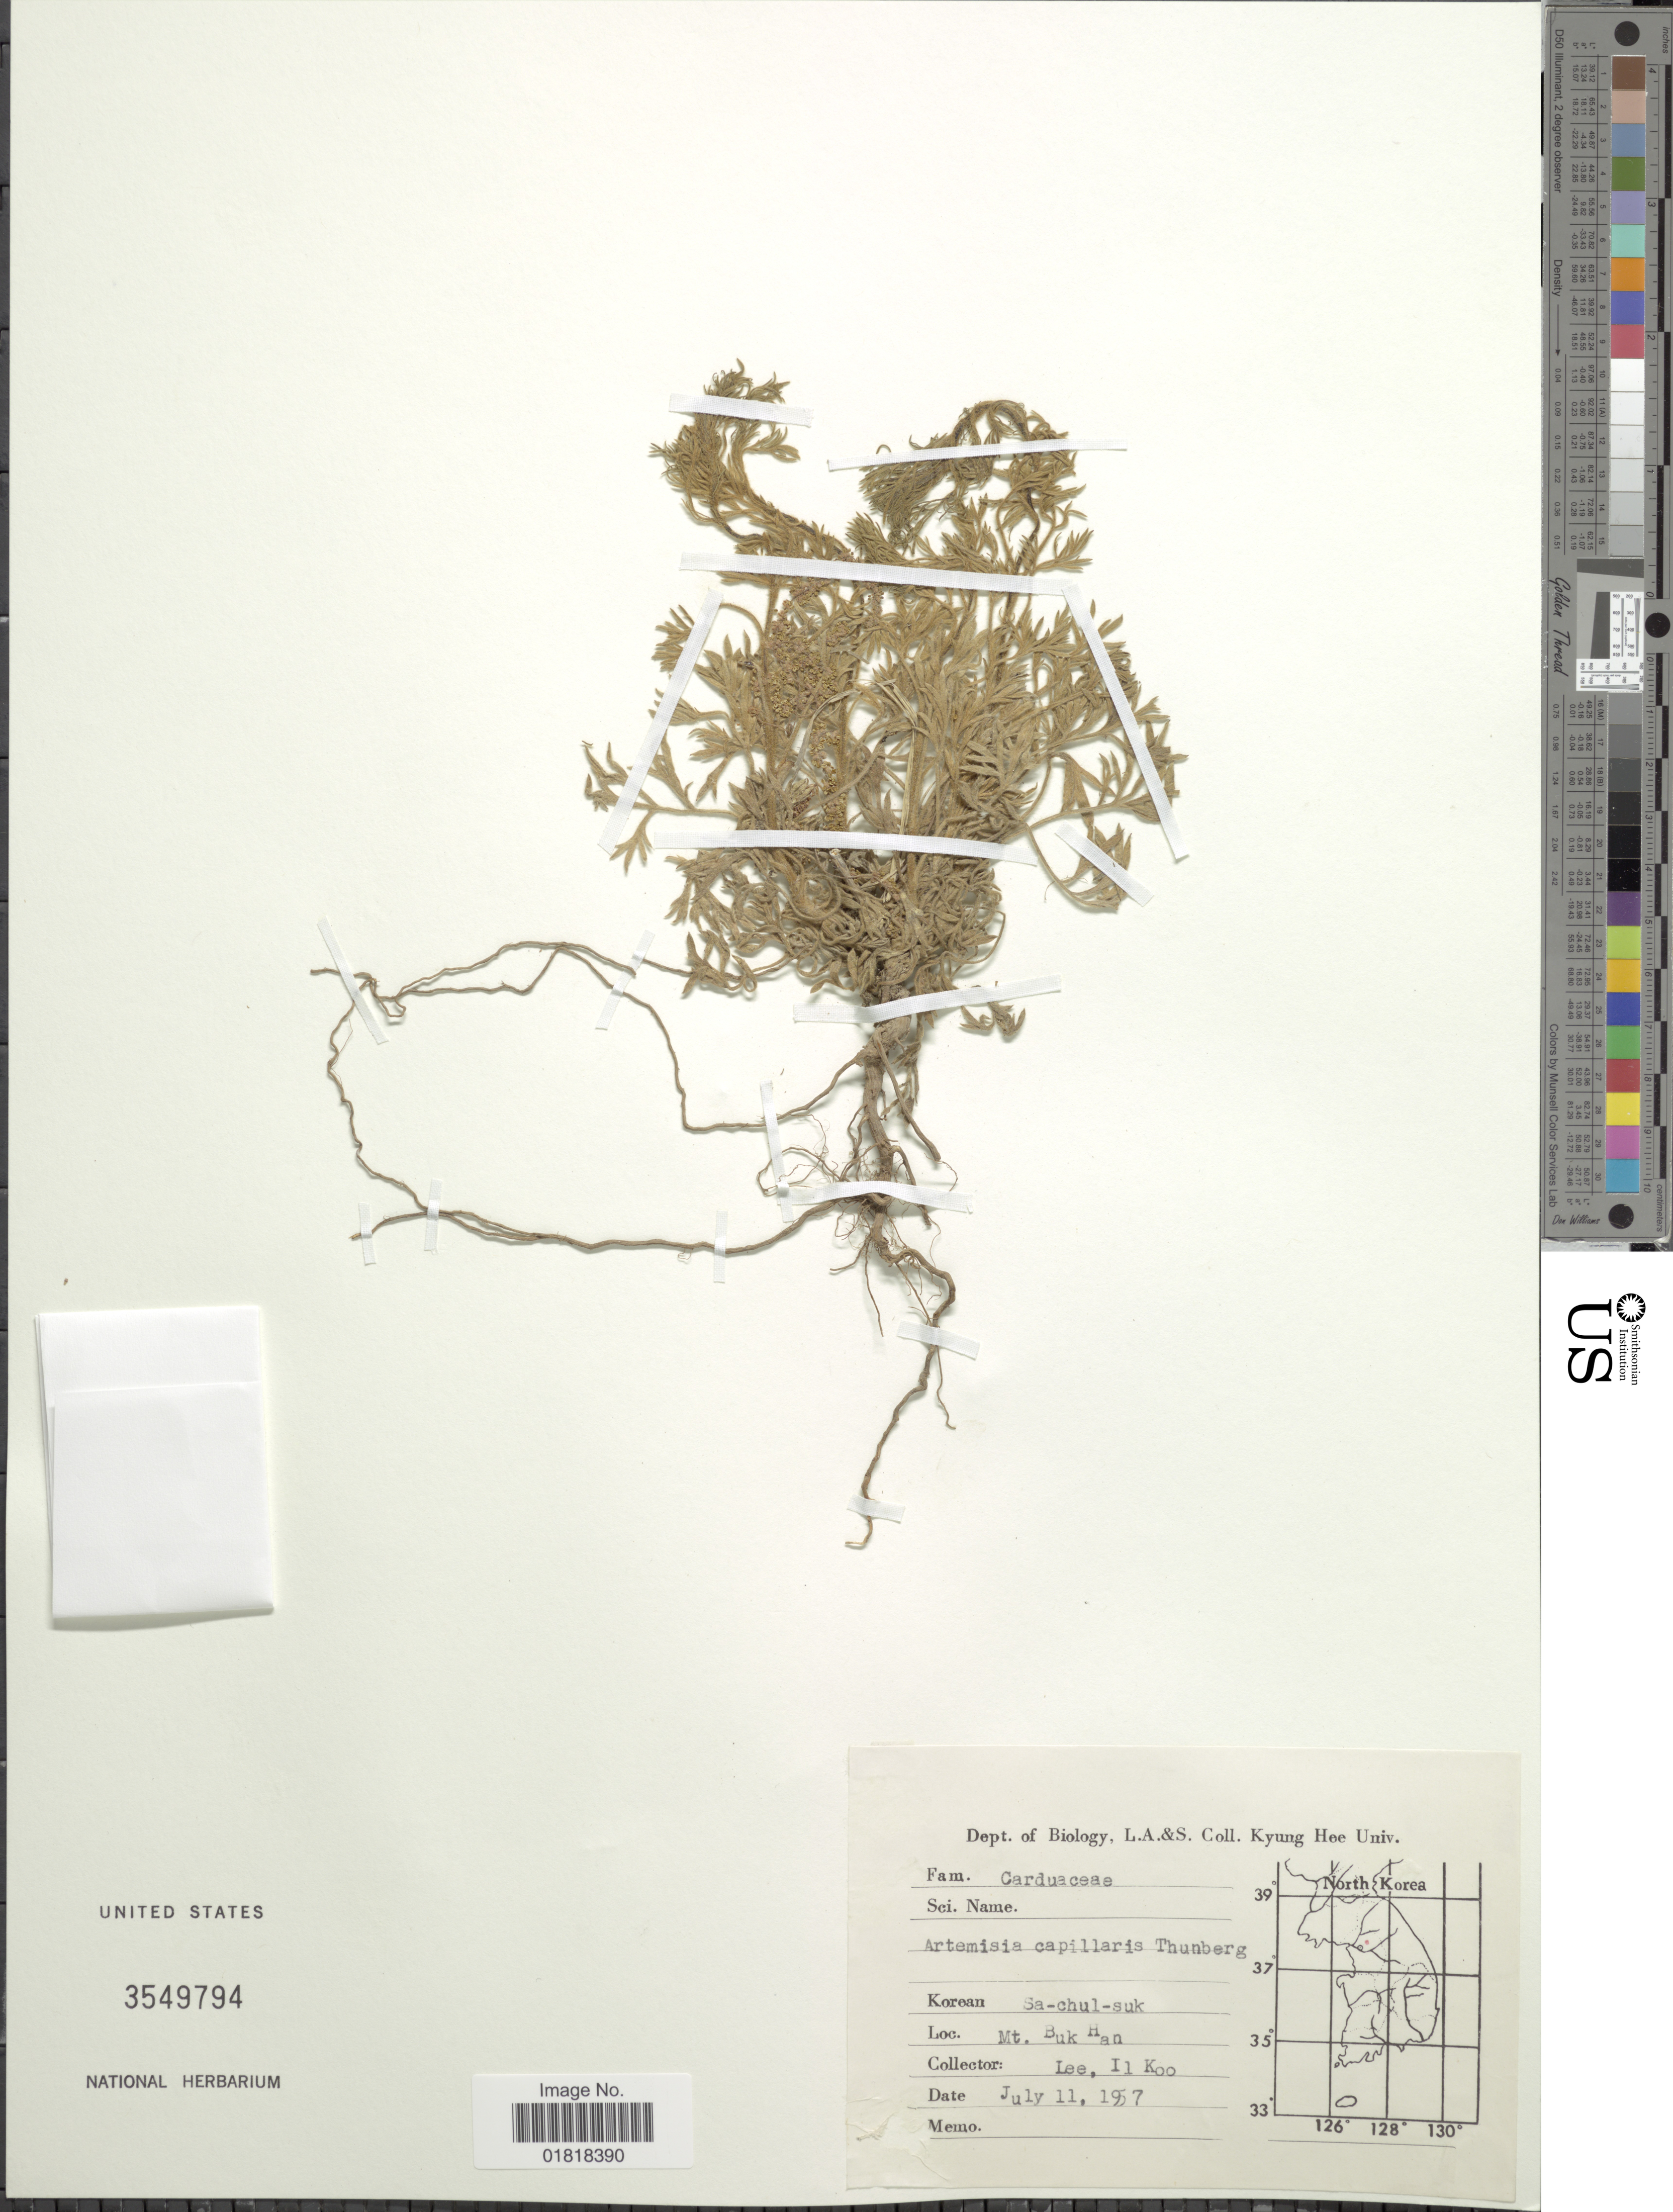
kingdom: Plantae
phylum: Tracheophyta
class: Magnoliopsida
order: Asterales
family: Asteraceae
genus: Artemisia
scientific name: Artemisia capillaris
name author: Thunb.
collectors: I. Lee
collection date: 1957-07-11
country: South Korea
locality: Mt. Buk Han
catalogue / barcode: US 3549794